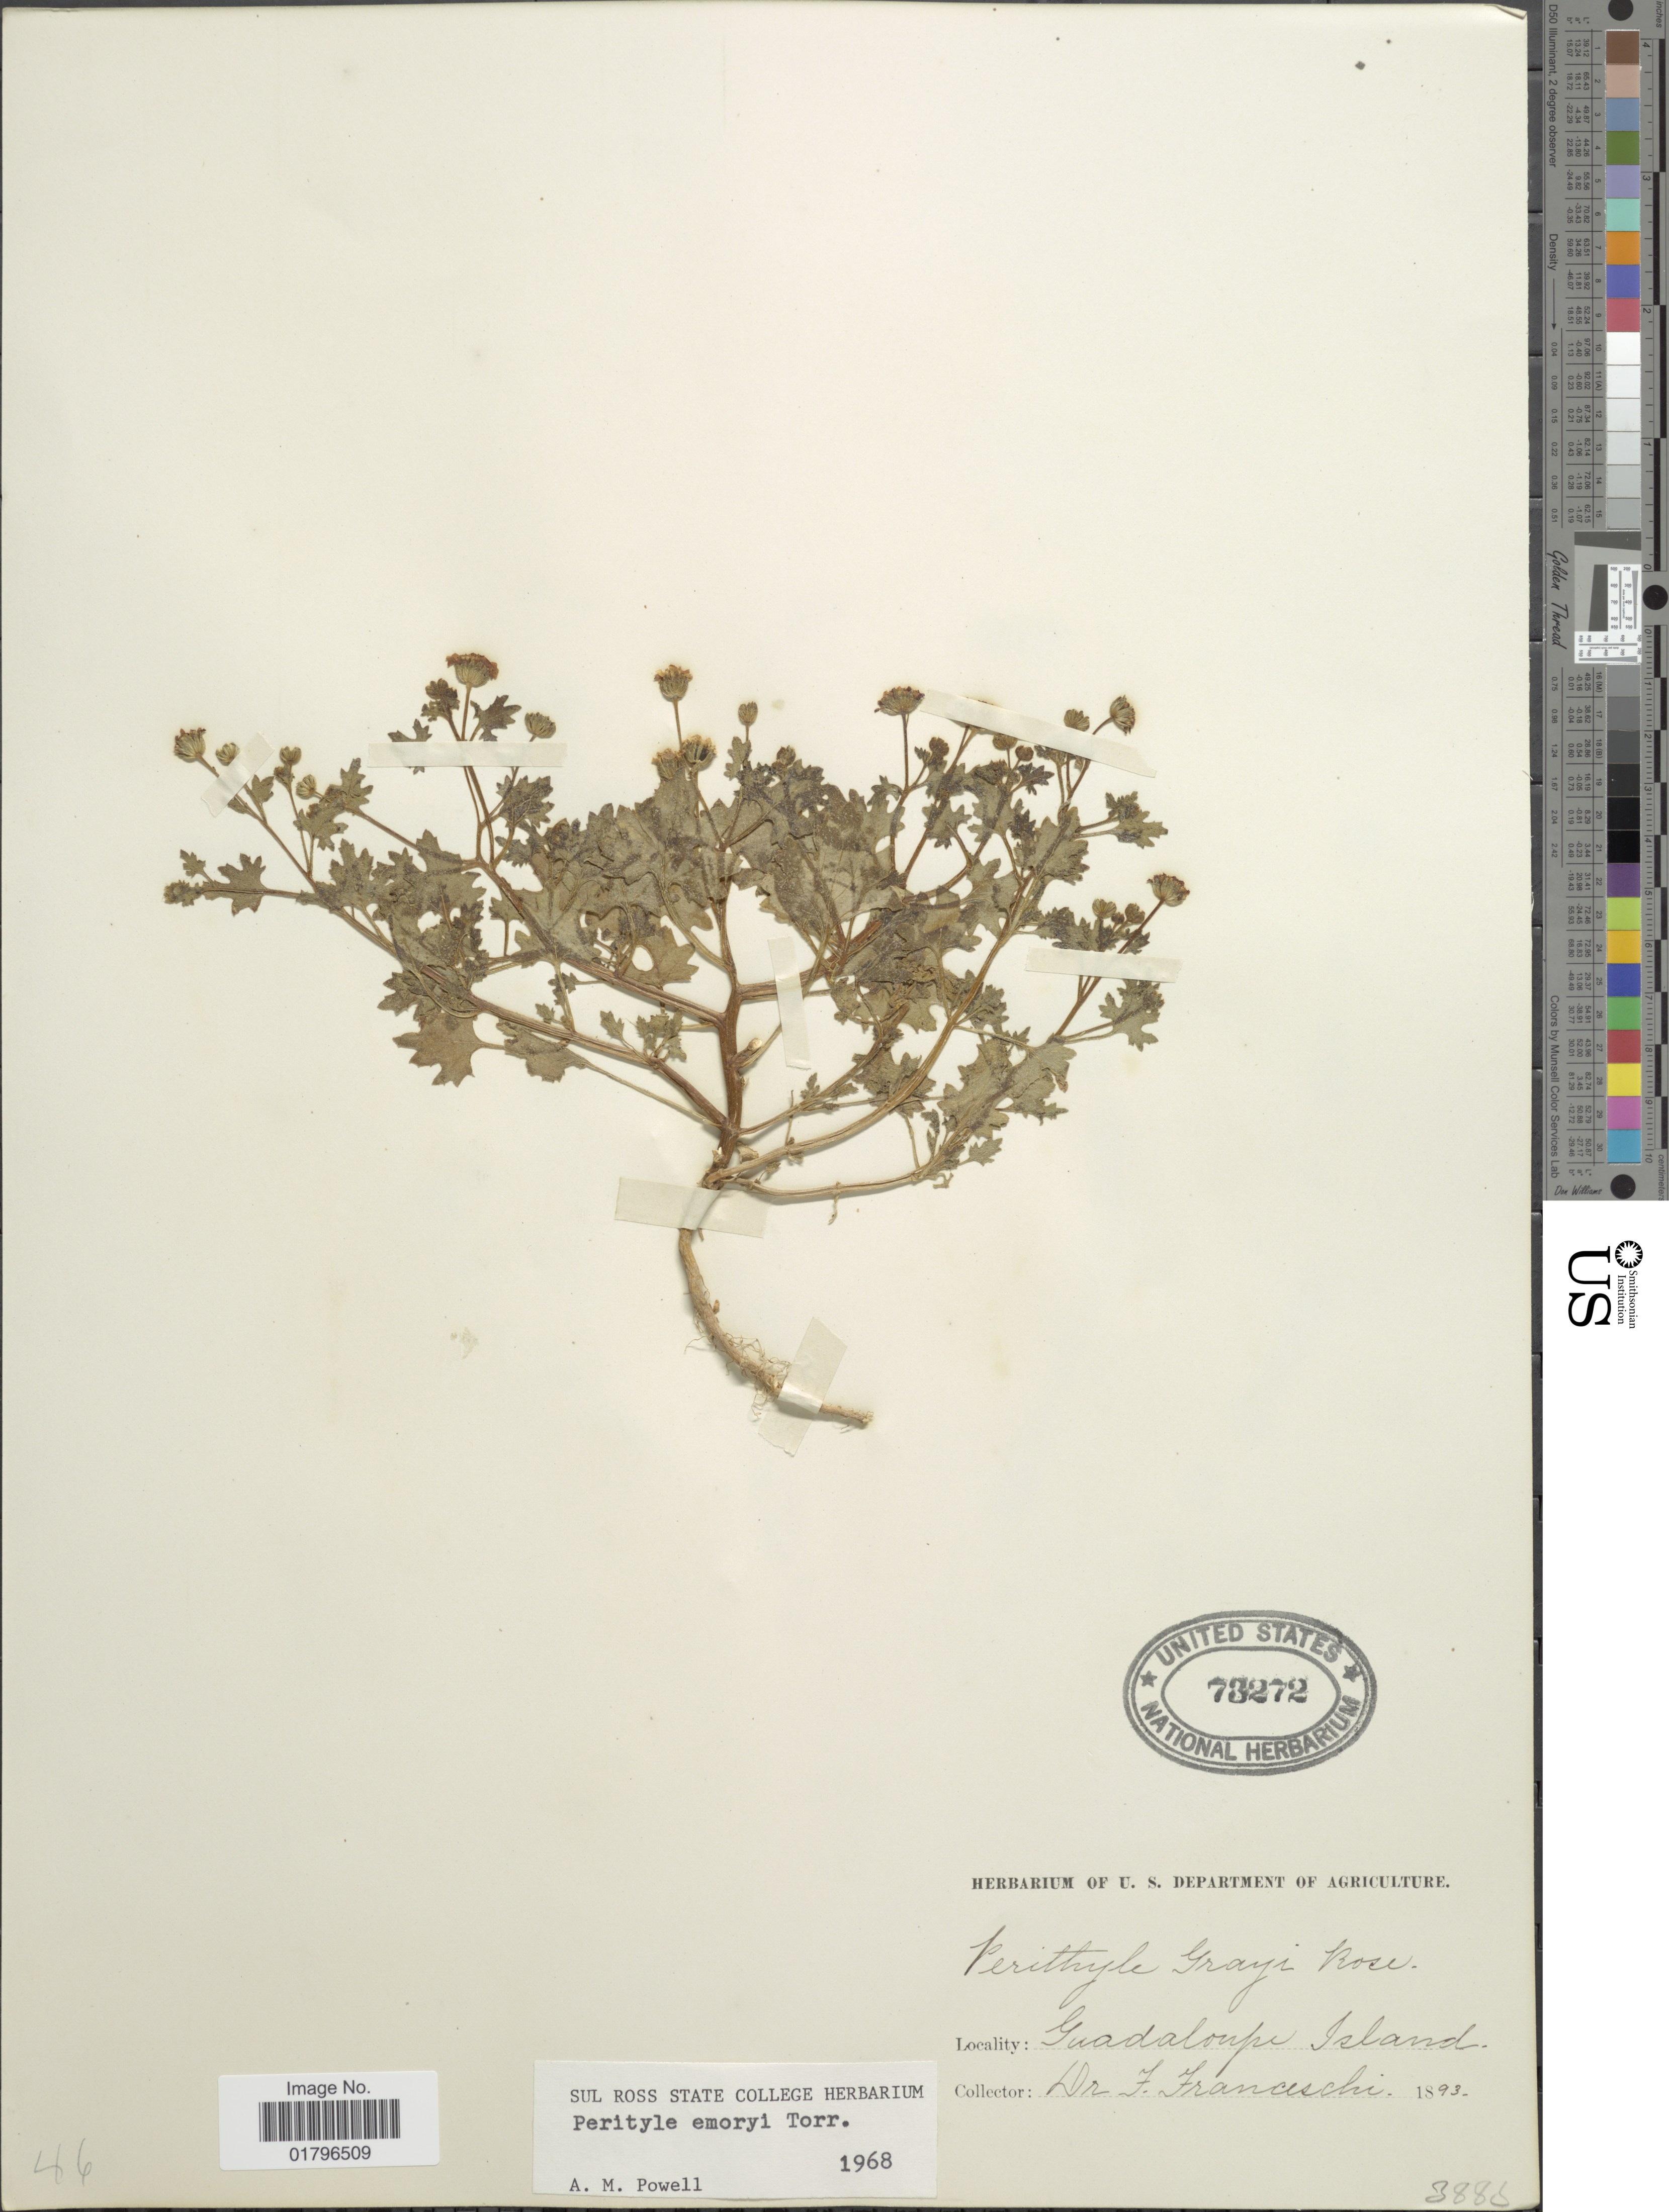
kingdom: Plantae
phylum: Tracheophyta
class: Magnoliopsida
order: Asterales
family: Asteraceae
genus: Perityle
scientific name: Perityle emoryi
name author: Torr.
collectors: F. Franceschi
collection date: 1893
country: Mexico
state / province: Baja California Norte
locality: Guadalupe Island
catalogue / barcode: US 73272